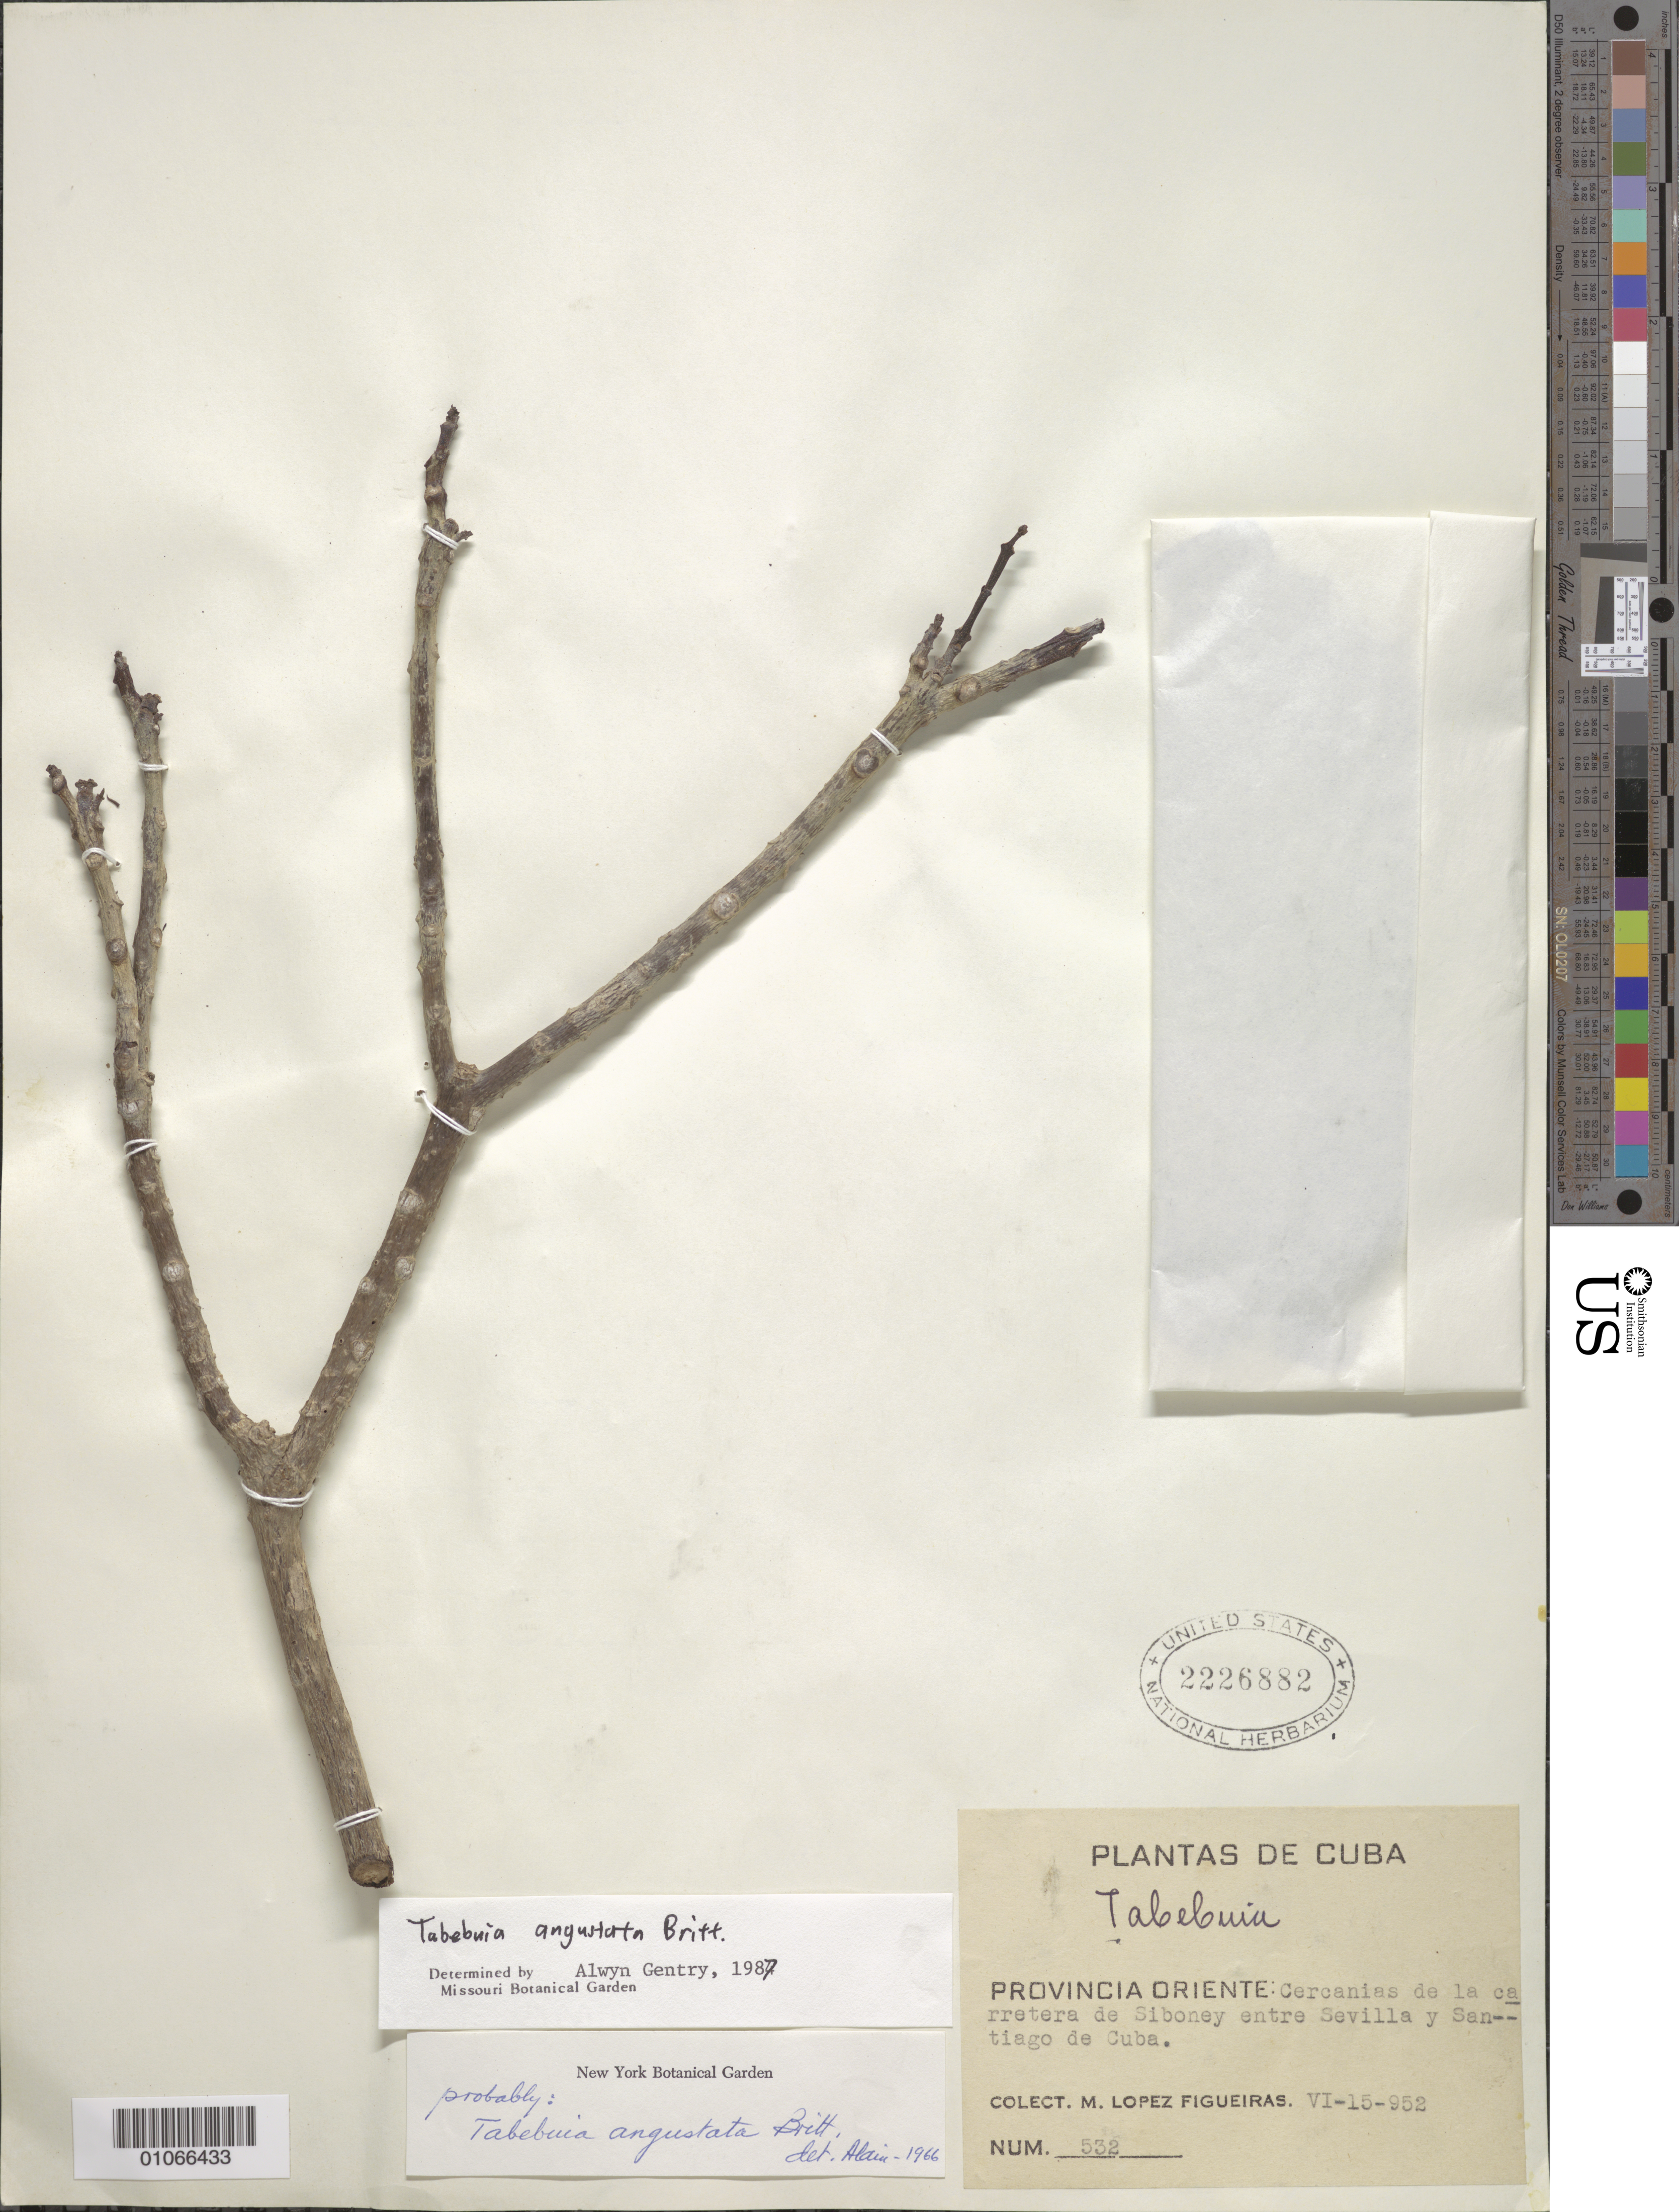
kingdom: Plantae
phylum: Tracheophyta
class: Magnoliopsida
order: Lamiales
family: Bignoniaceae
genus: Tabebuia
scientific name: Tabebuia angustata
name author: Britton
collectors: M. López Figueiras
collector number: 532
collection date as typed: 15 Jun 1952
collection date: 1952-06-15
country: Cuba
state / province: Santiago de Cuba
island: Cuba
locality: Near the road to Siboney between the Sevilla and Santiago de Cuba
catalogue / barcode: US 2226882